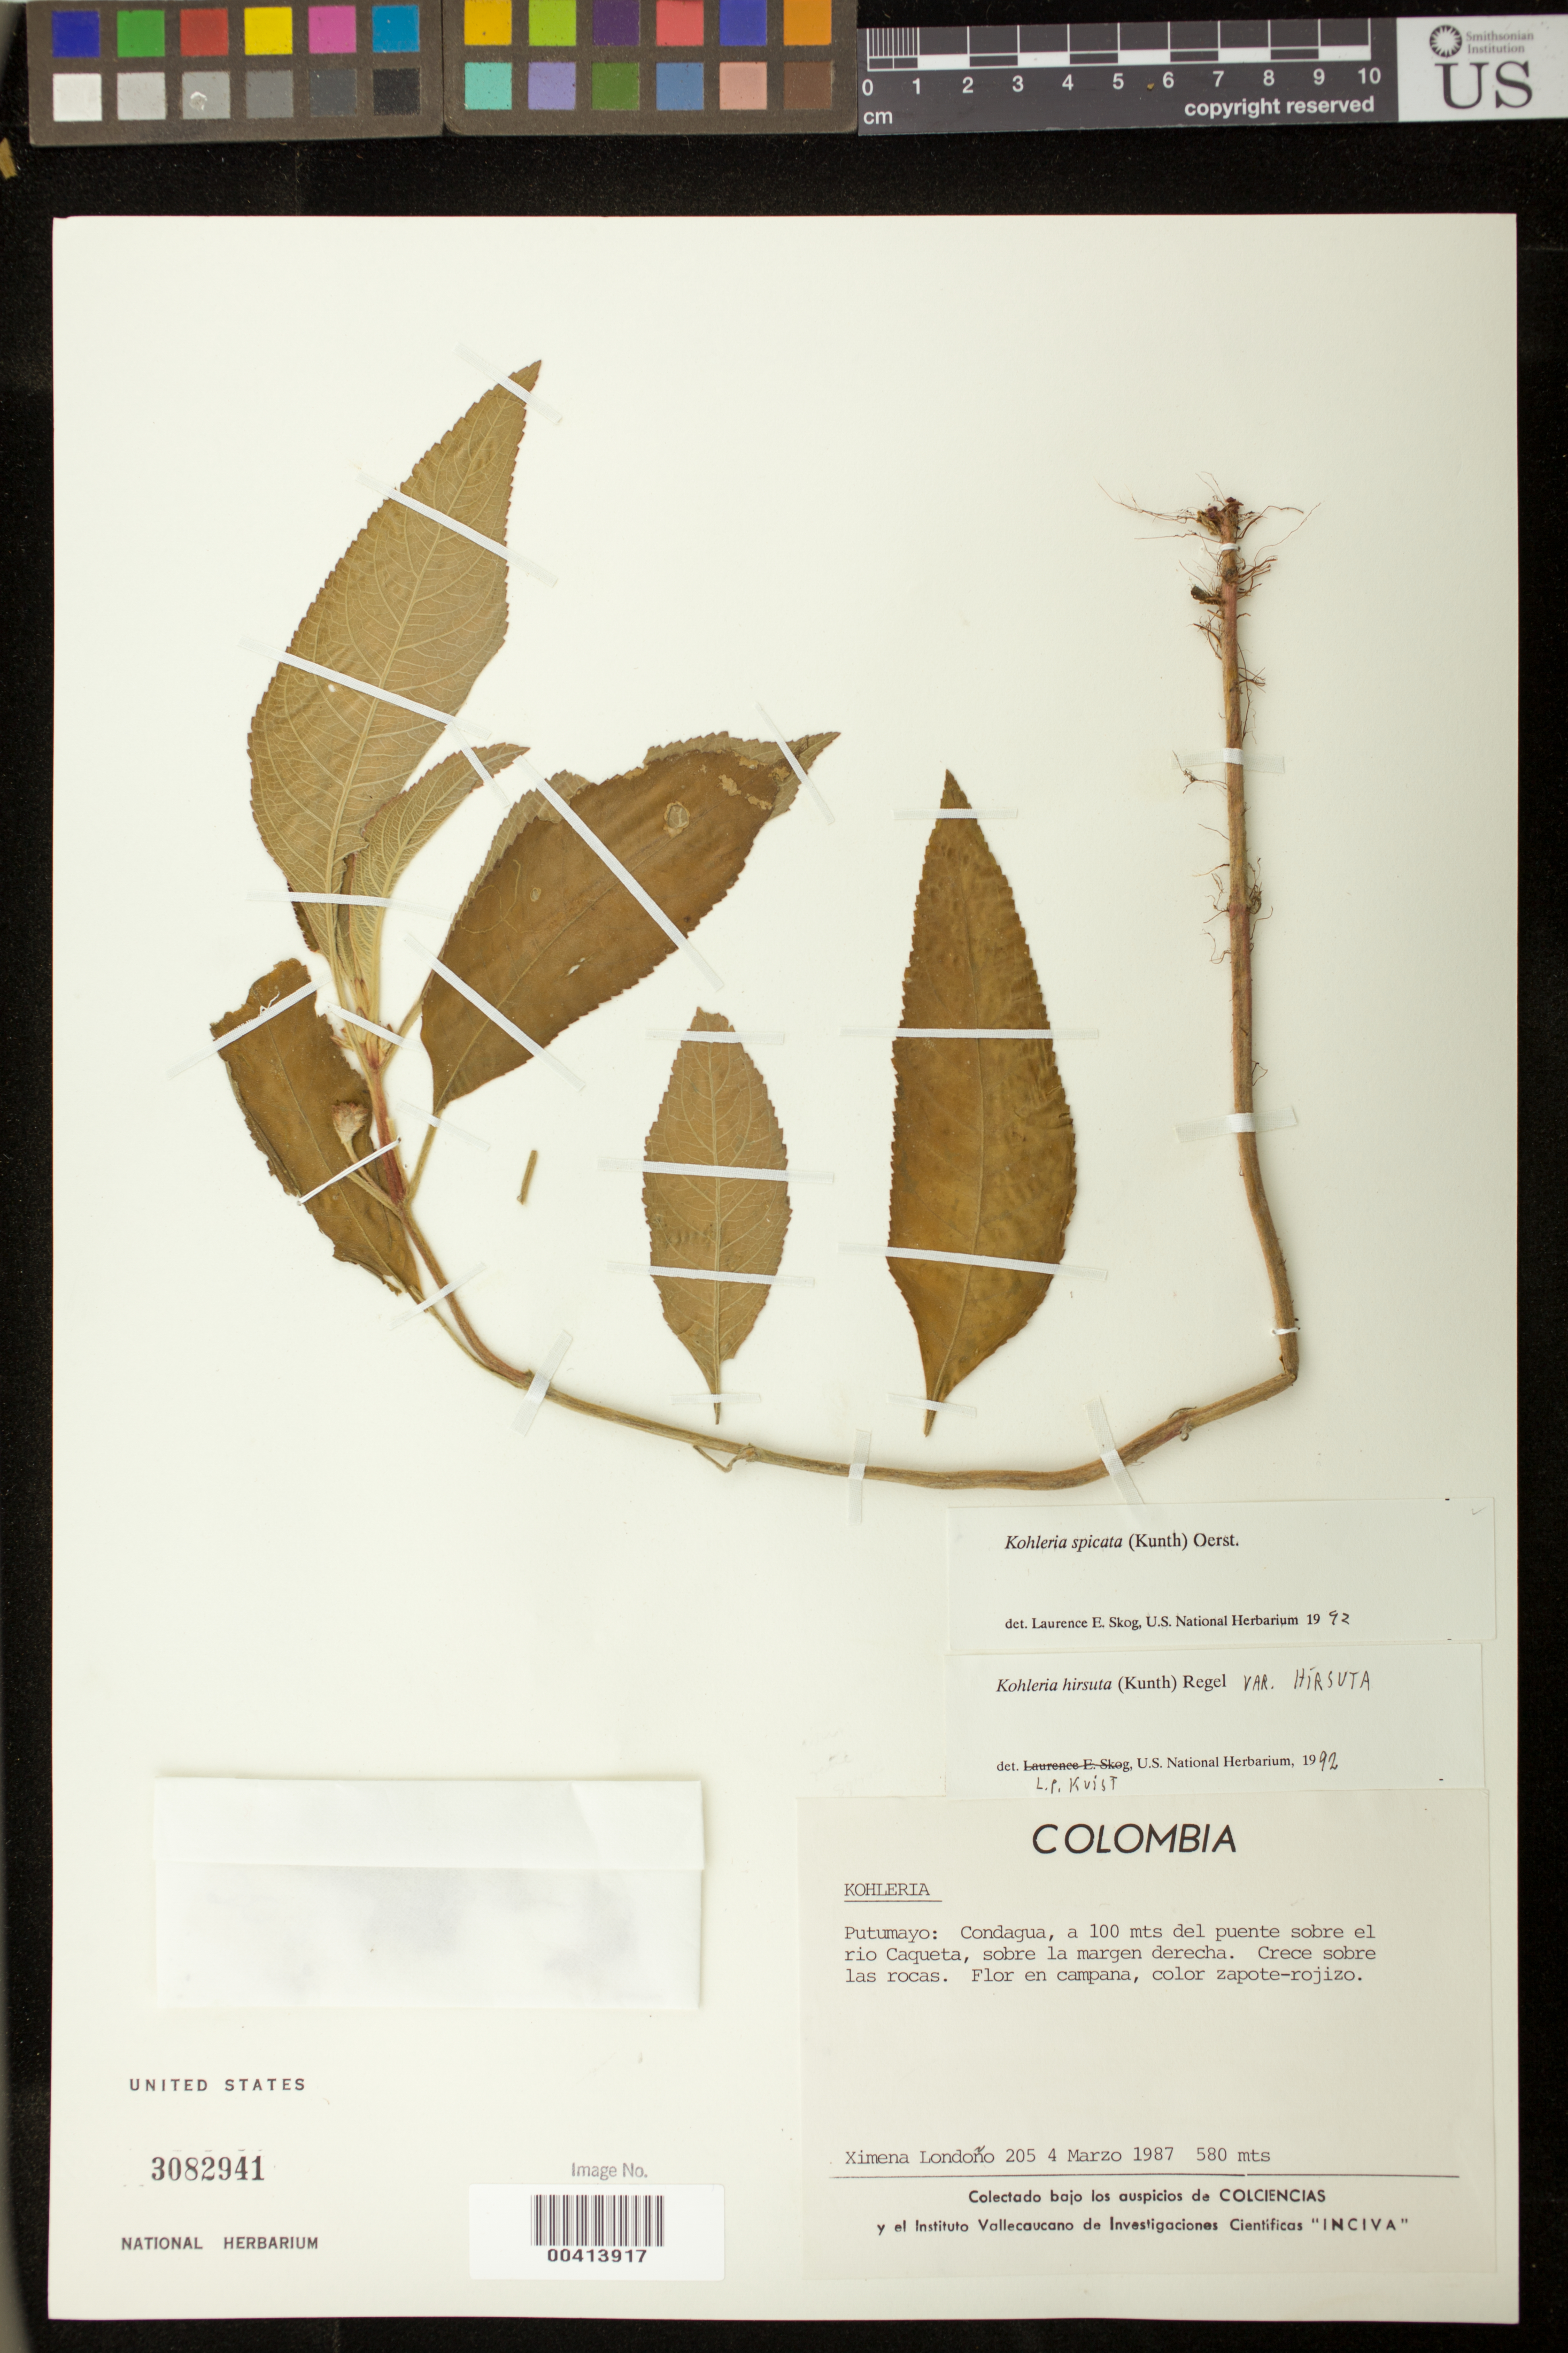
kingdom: Plantae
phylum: Tracheophyta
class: Magnoliopsida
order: Lamiales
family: Gesneriaceae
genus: Kohleria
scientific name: Kohleria spicata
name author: (Kunth) Oerst.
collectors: X. Londoño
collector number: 205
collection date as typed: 04 Mar 1987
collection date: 1987-03-04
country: Colombia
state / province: Putumayo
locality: Condagua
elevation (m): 580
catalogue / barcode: US 3082941